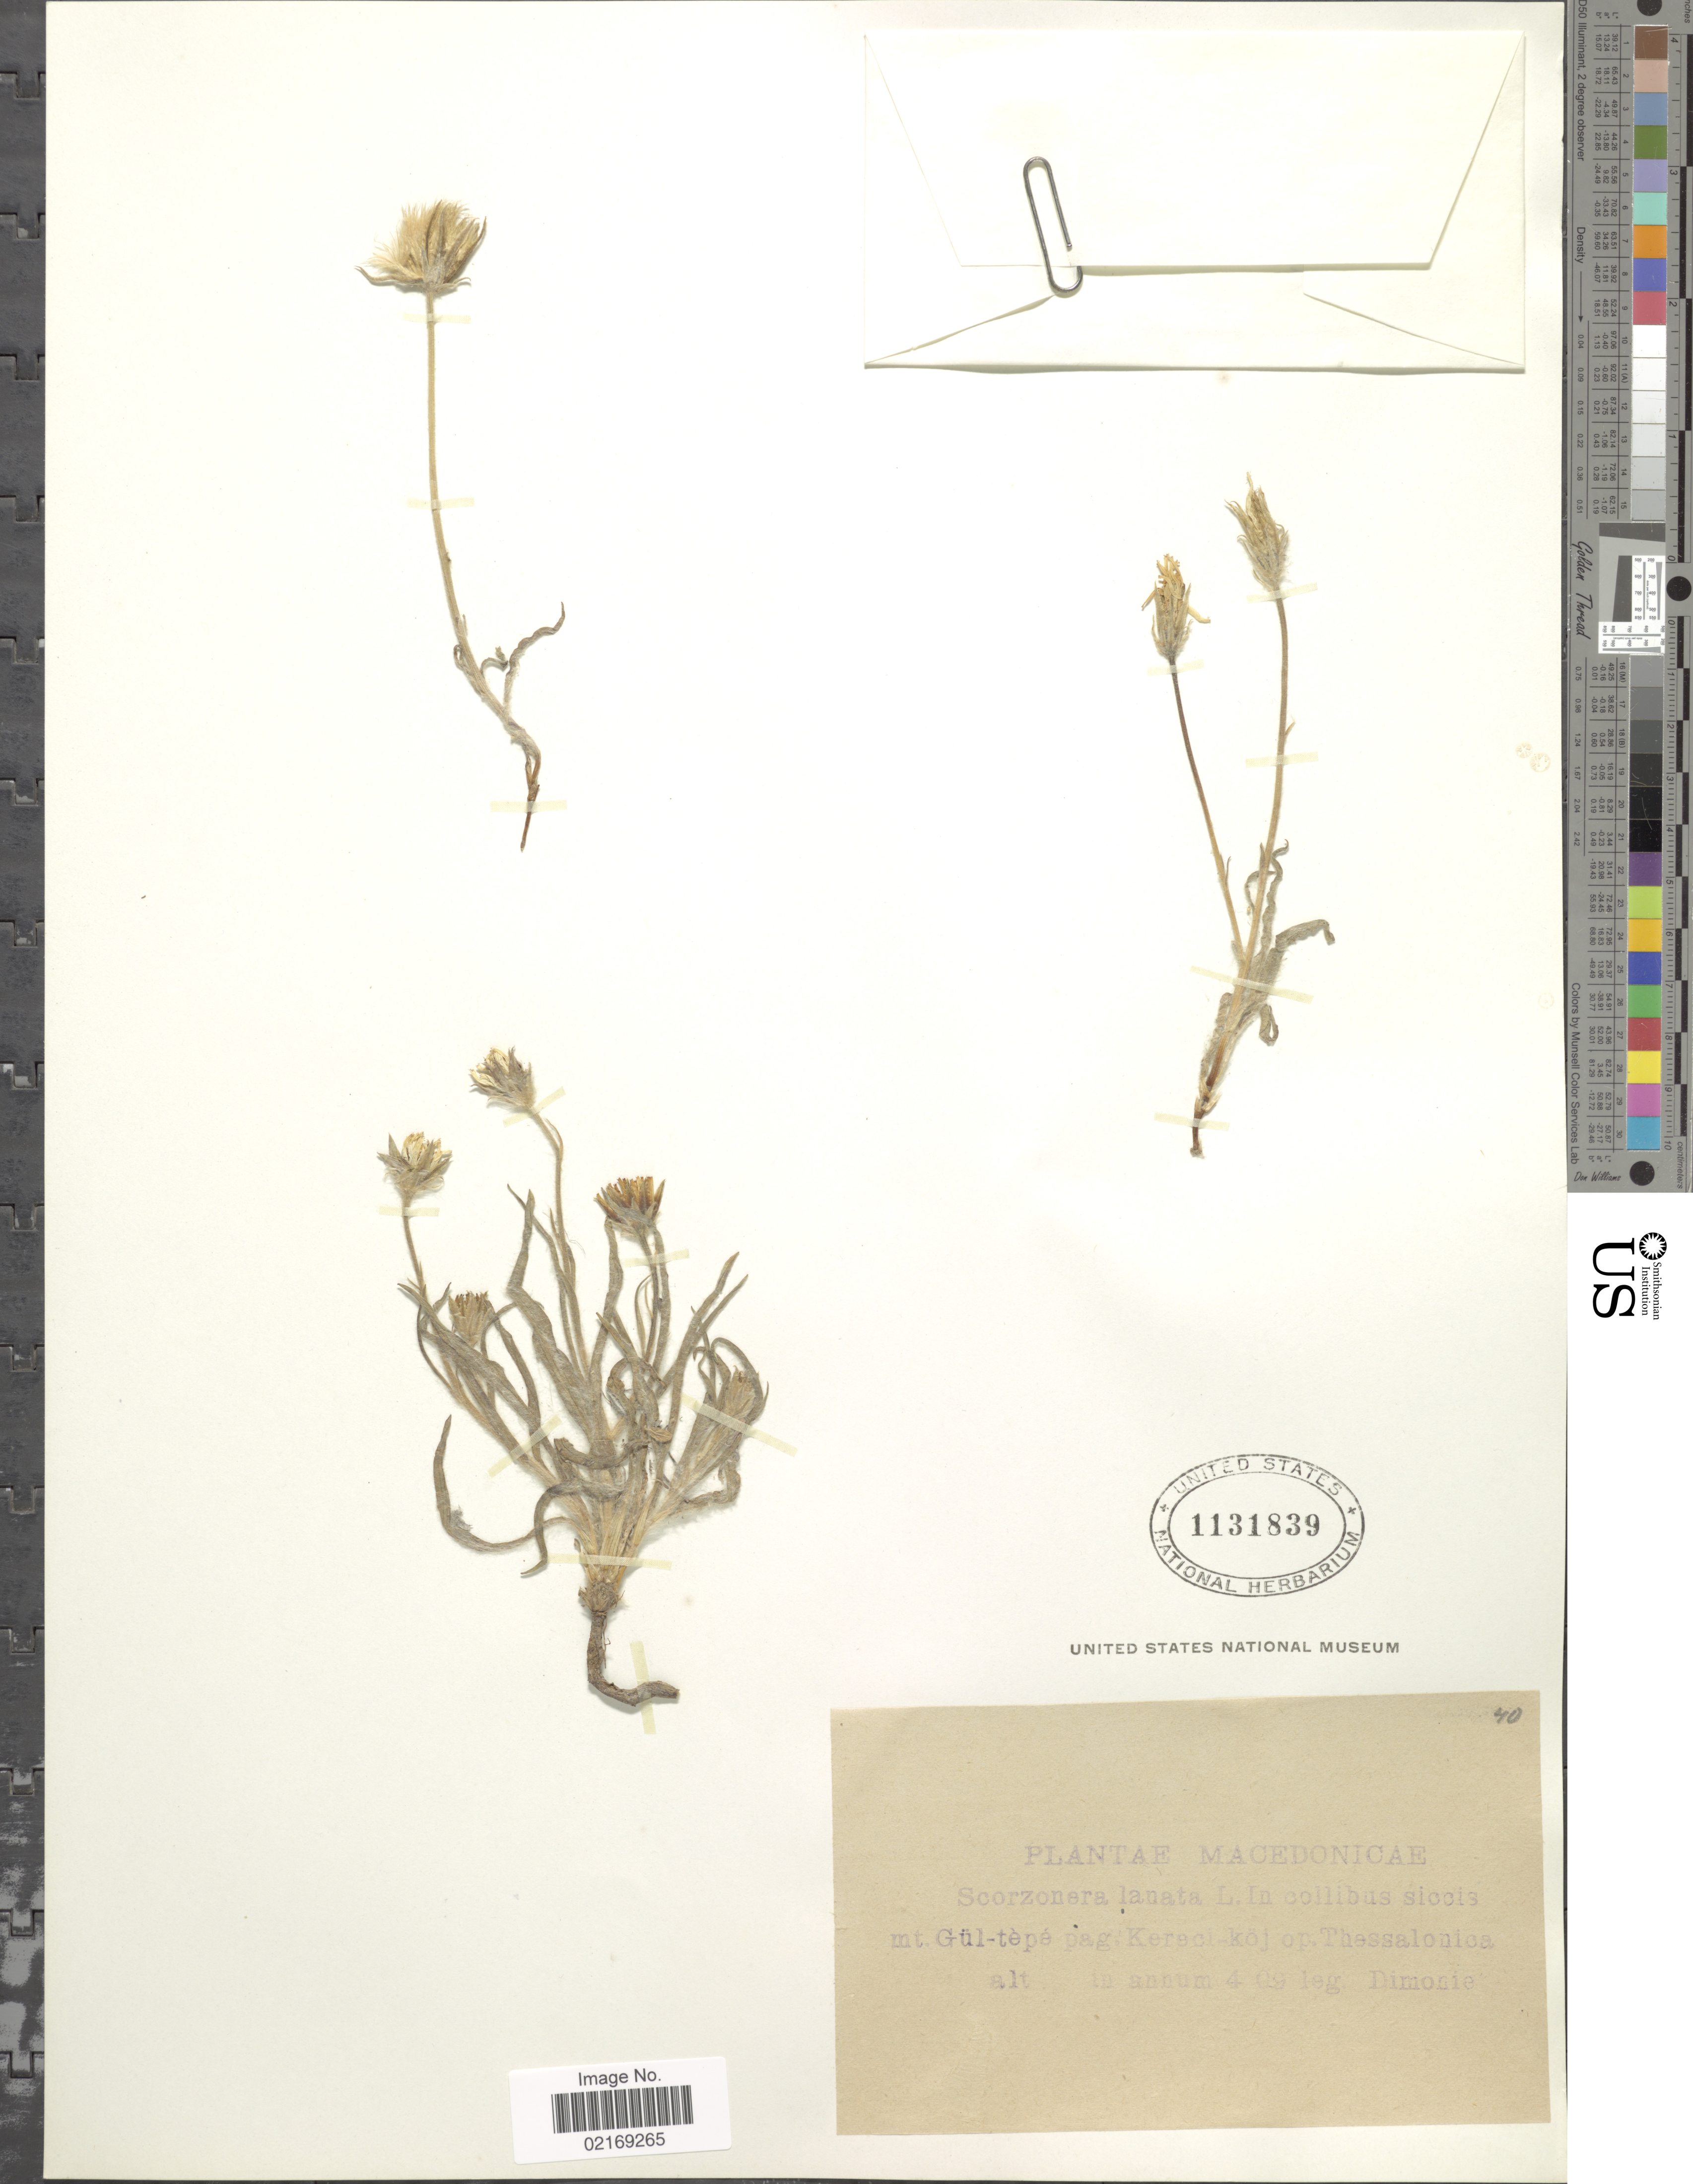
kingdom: Plantae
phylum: Tracheophyta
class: Magnoliopsida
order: Asterales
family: Asteraceae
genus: Scorzonera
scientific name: Scorzonera lanata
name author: M. Bieb.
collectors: -. Dimonie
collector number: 40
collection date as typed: Transcribed d/m/y: /4/09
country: North Macedonia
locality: Macedonicae, in collibus siccis mt. Gul-tepe pag. Kereci-koj op Thessalonica. [interpreted]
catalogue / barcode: US 1131839